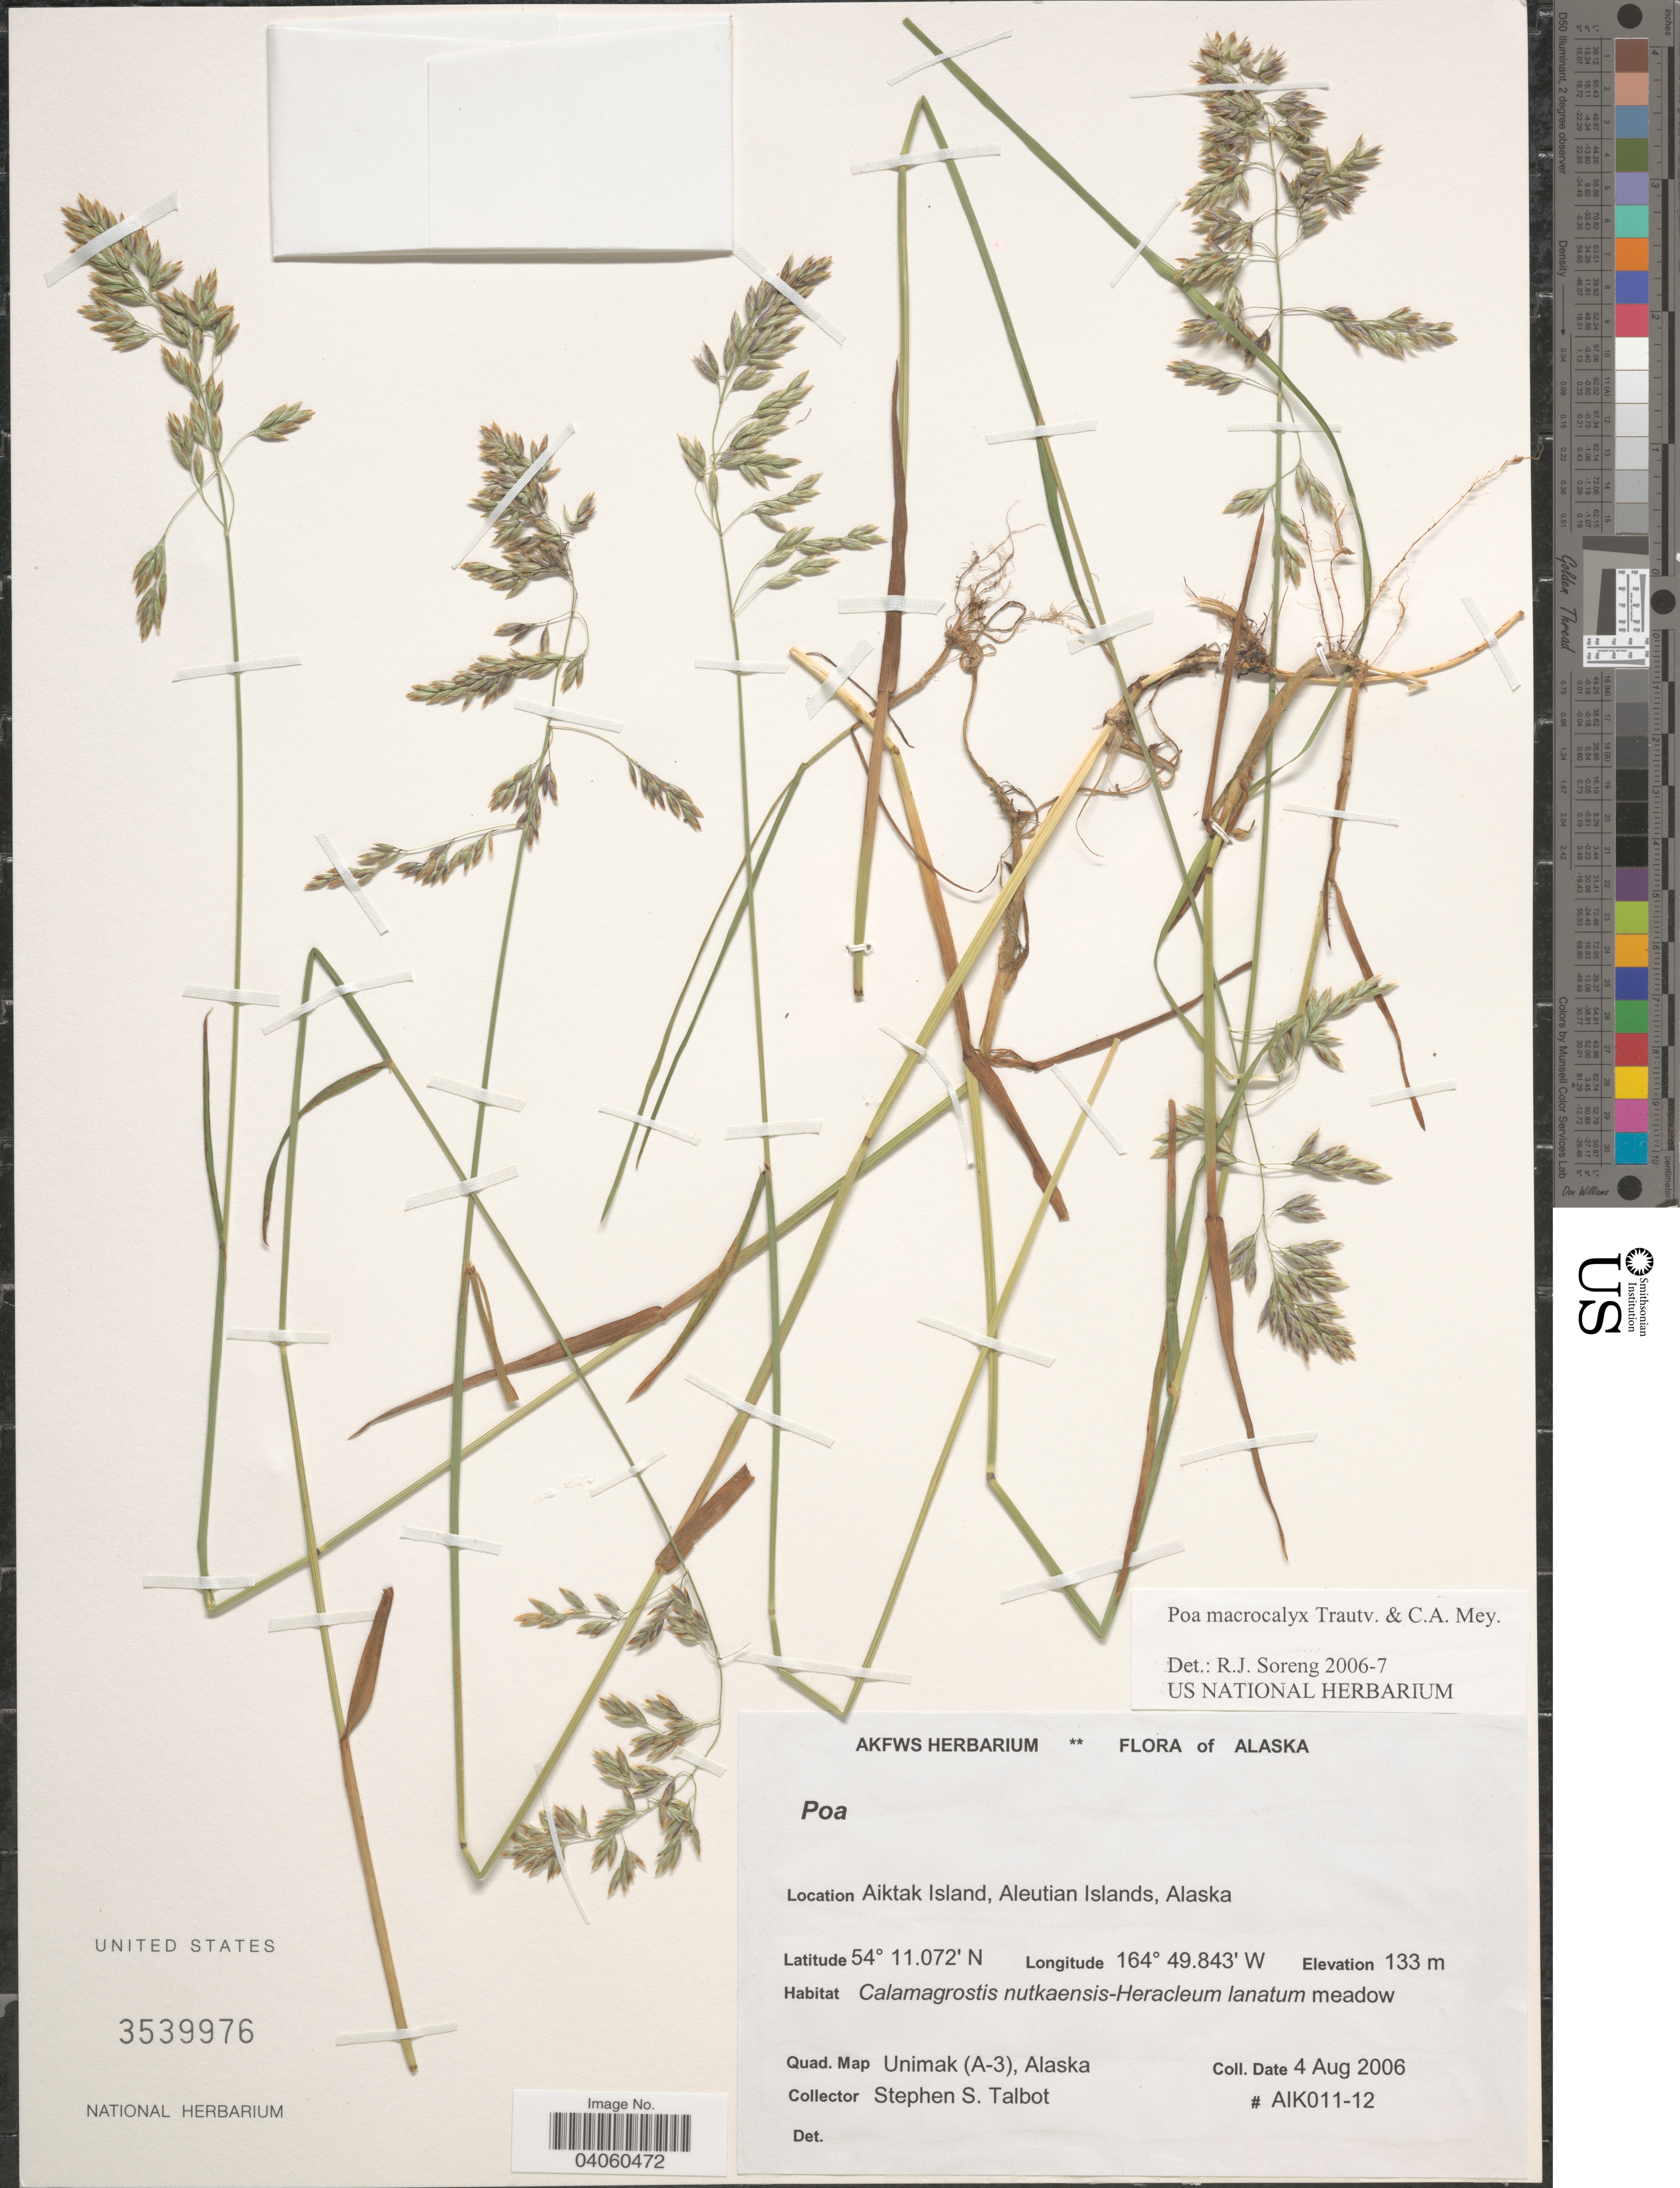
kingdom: Plantae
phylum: Tracheophyta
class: Liliopsida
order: Poales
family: Poaceae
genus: Poa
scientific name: Poa macrocalyx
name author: Trautv. & C.A. Mey.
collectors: S. S. Talbot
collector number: AIK011-12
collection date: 2006-08-04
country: United States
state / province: Alaska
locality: Aiktak Island, Aleutian Islands. Quad. Map Unimak (A-3).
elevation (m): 133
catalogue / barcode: US 3539976